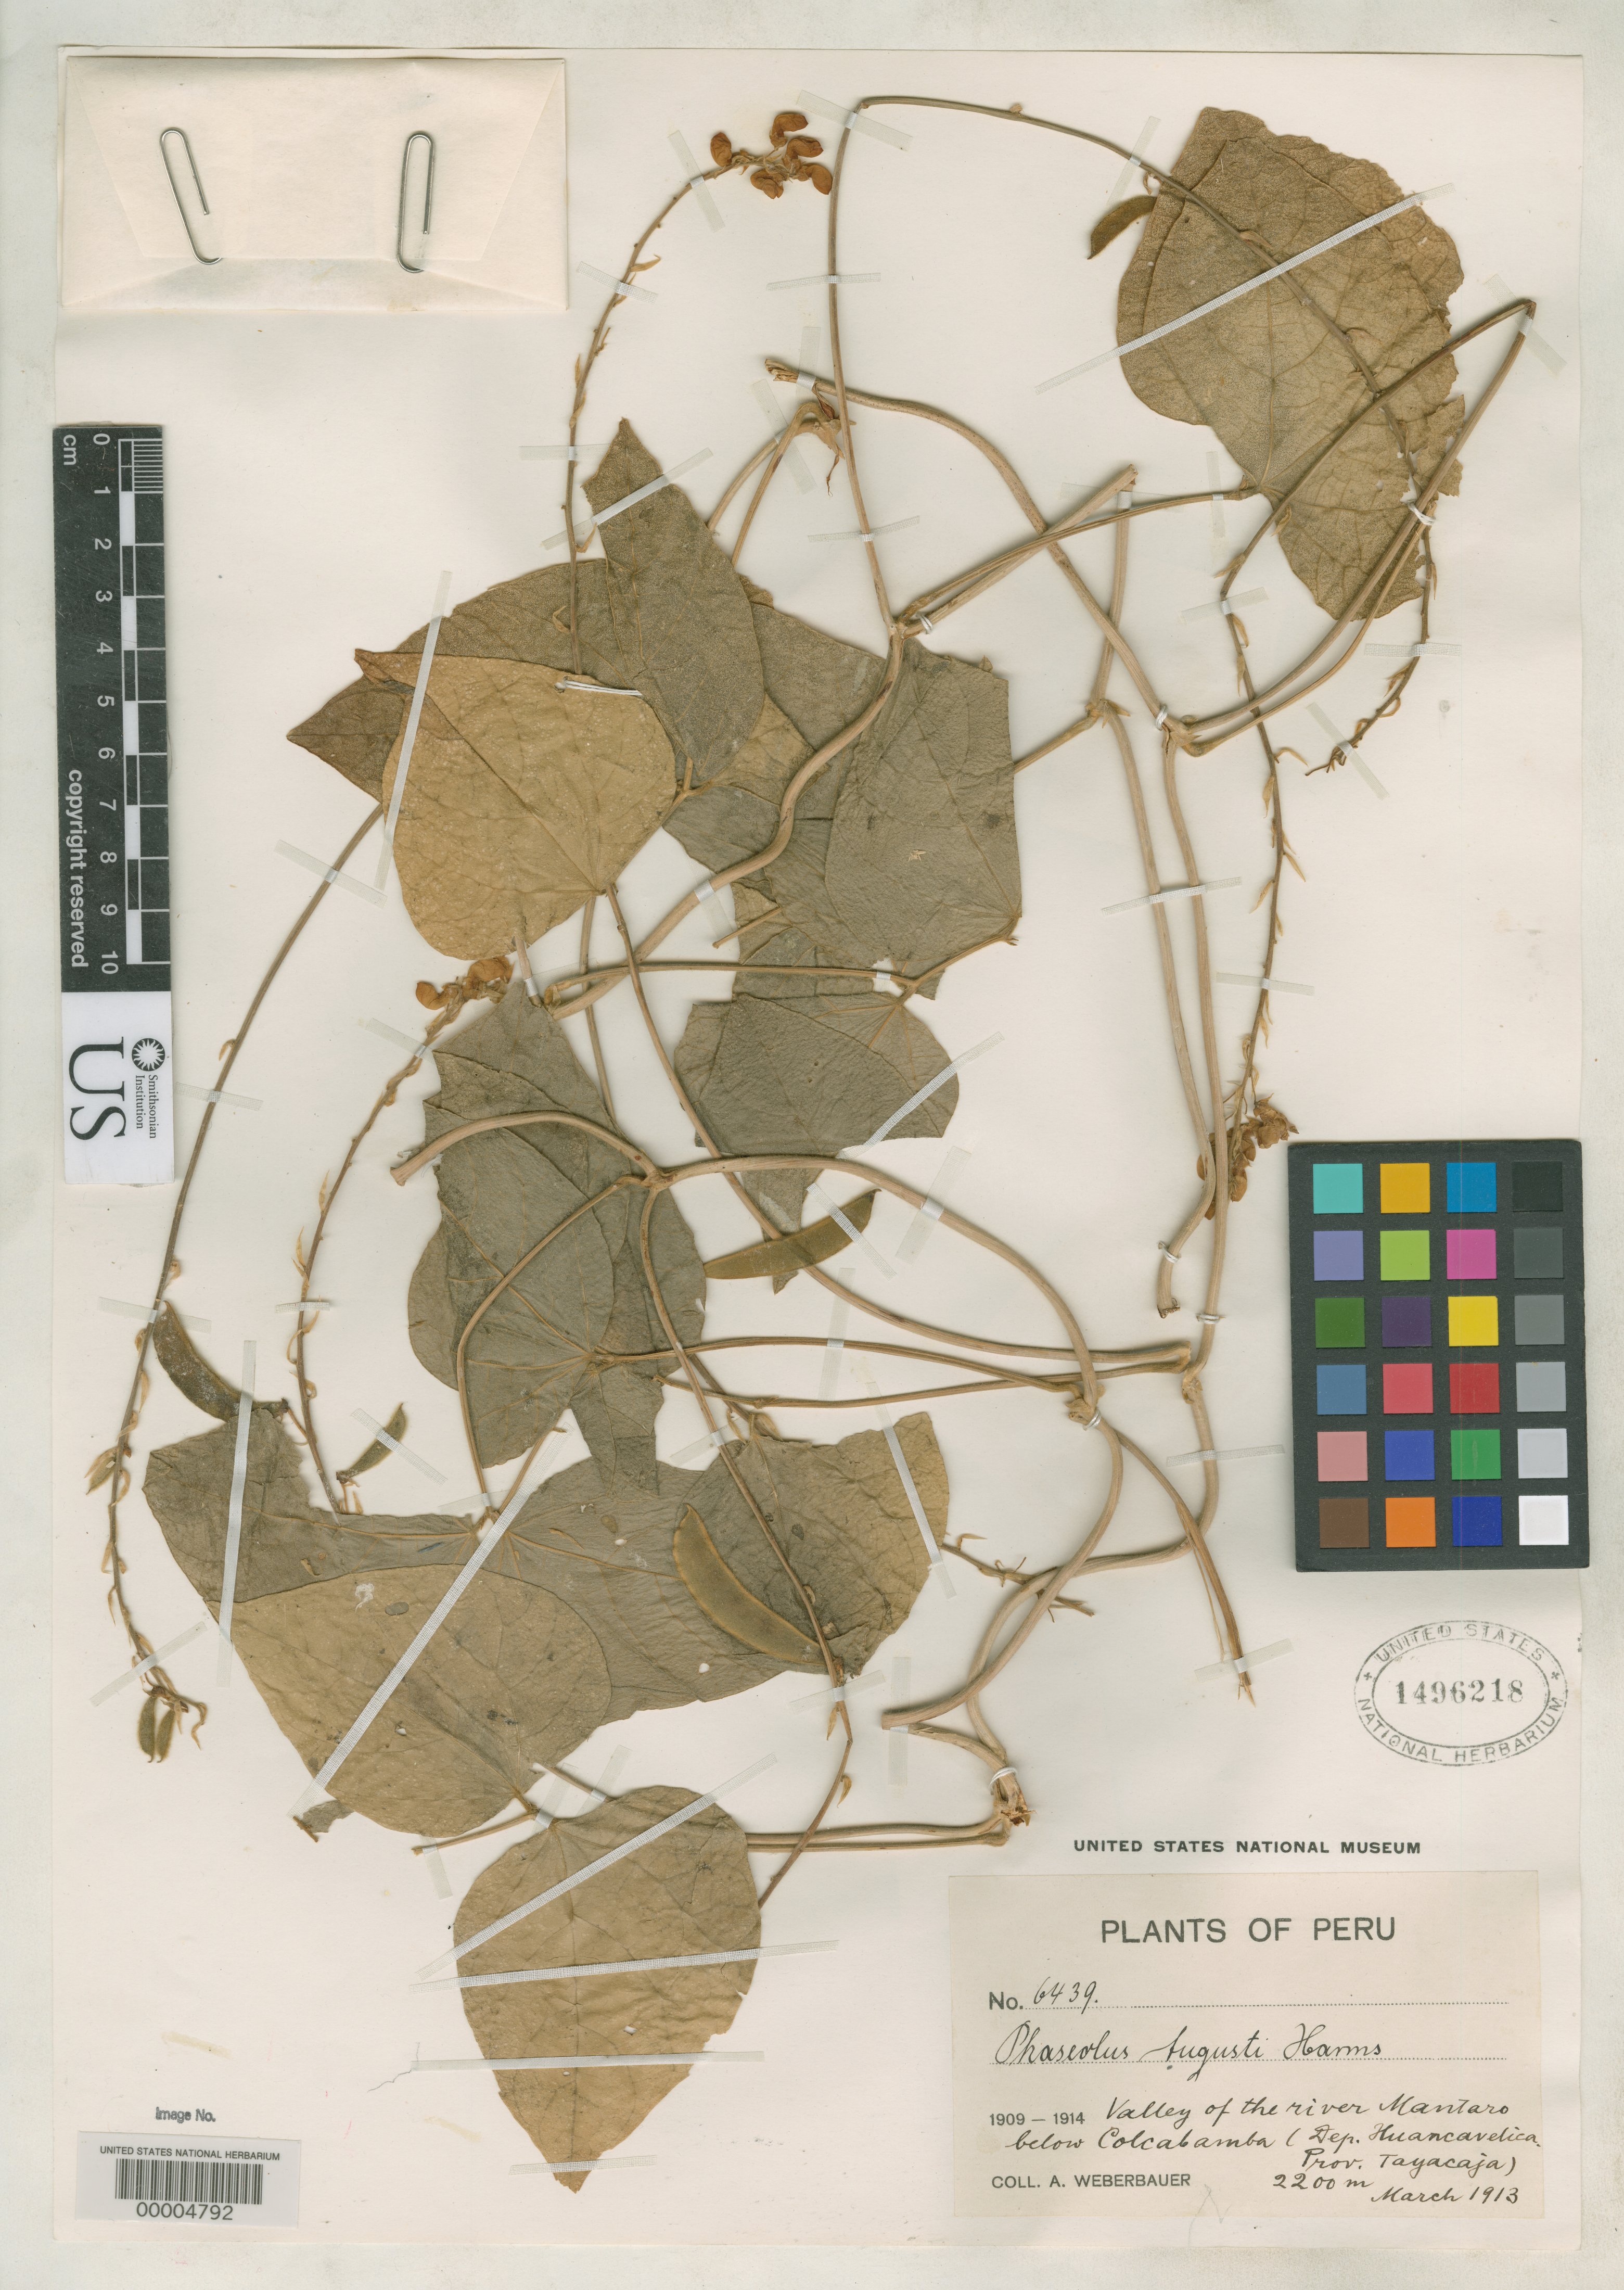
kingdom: Plantae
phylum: Tracheophyta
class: Magnoliopsida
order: Fabales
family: Fabaceae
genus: Phaseolus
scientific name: Phaseolus augusti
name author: Harms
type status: Isotype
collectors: A. Weberbauer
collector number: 6439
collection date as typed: Mar 1913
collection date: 1913-03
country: Peru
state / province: Huancavelica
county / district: Tayacaja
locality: valley of the River Mantaro below Colcabamba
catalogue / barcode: US 1496218